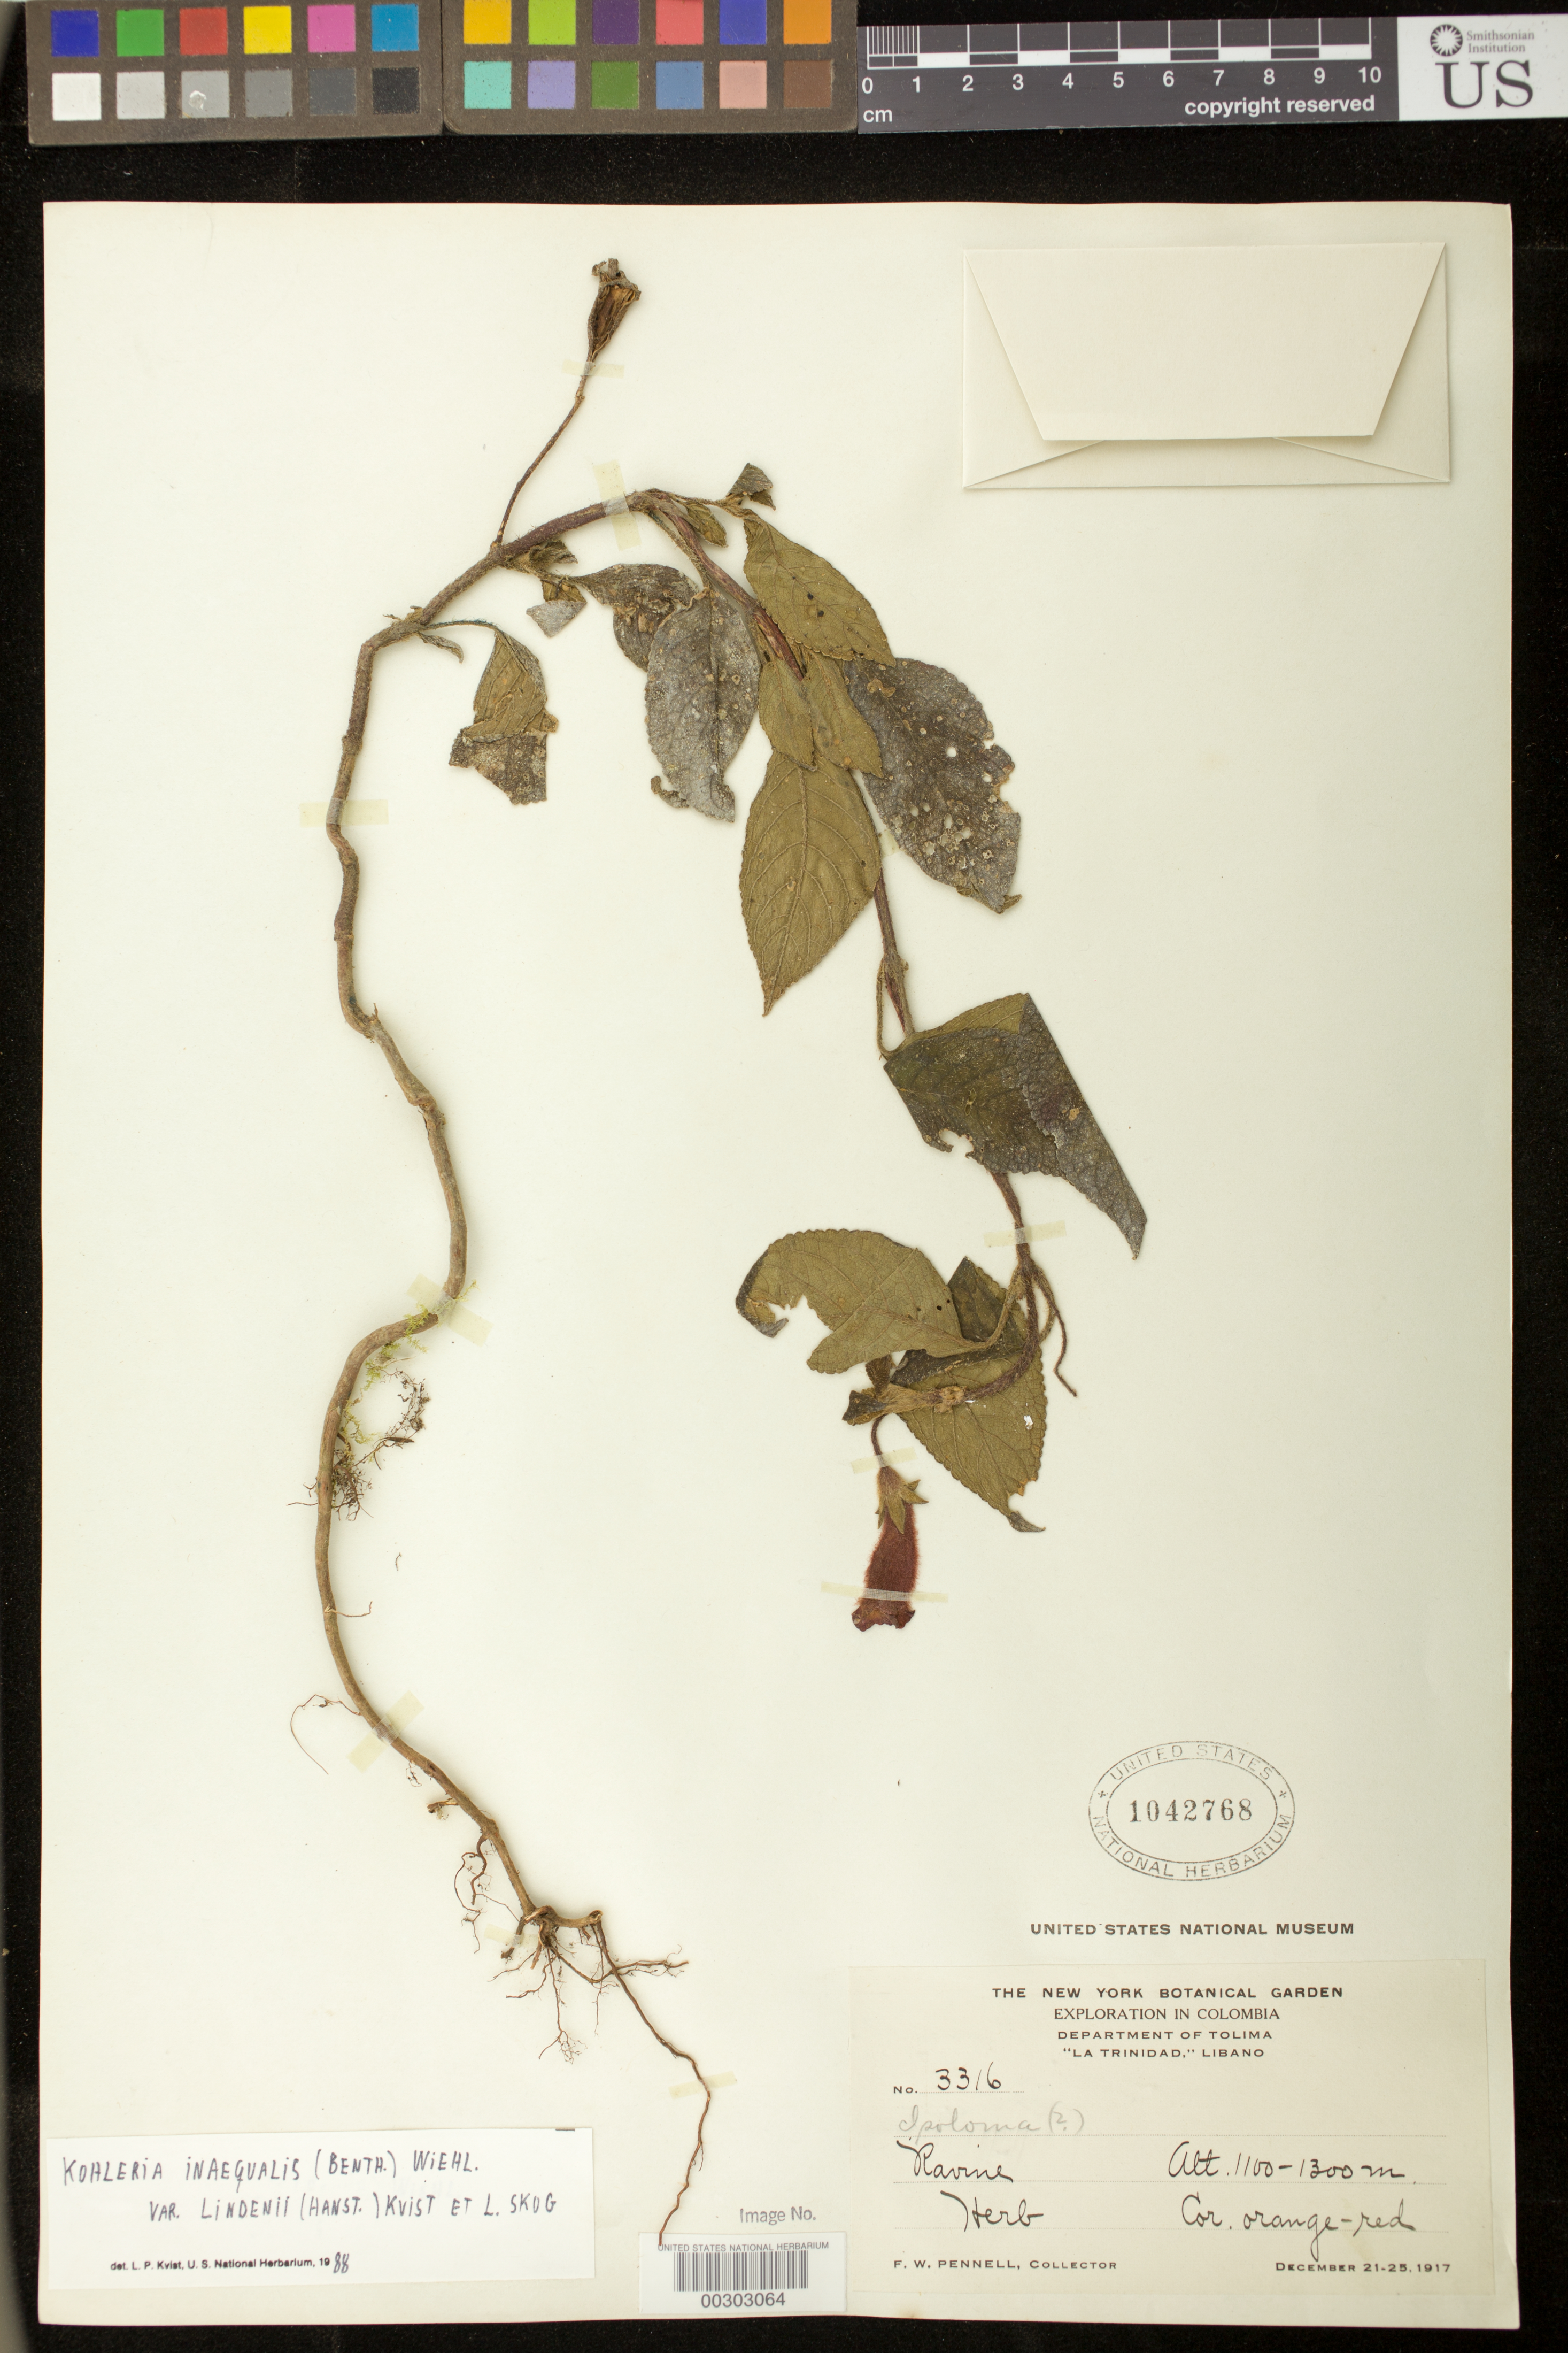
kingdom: Plantae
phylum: Tracheophyta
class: Magnoliopsida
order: Lamiales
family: Gesneriaceae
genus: Kohleria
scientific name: Kohleria inaequalis var. lindenii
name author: (Hanst.) L.P. Kvist & L.E. Skog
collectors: F. W. Pennell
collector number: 3316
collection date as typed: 21-25 Dec 1917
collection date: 1917-12-21/1917-12-25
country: Colombia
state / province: Tolima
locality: La Trinidad,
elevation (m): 1100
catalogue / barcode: US 1042768